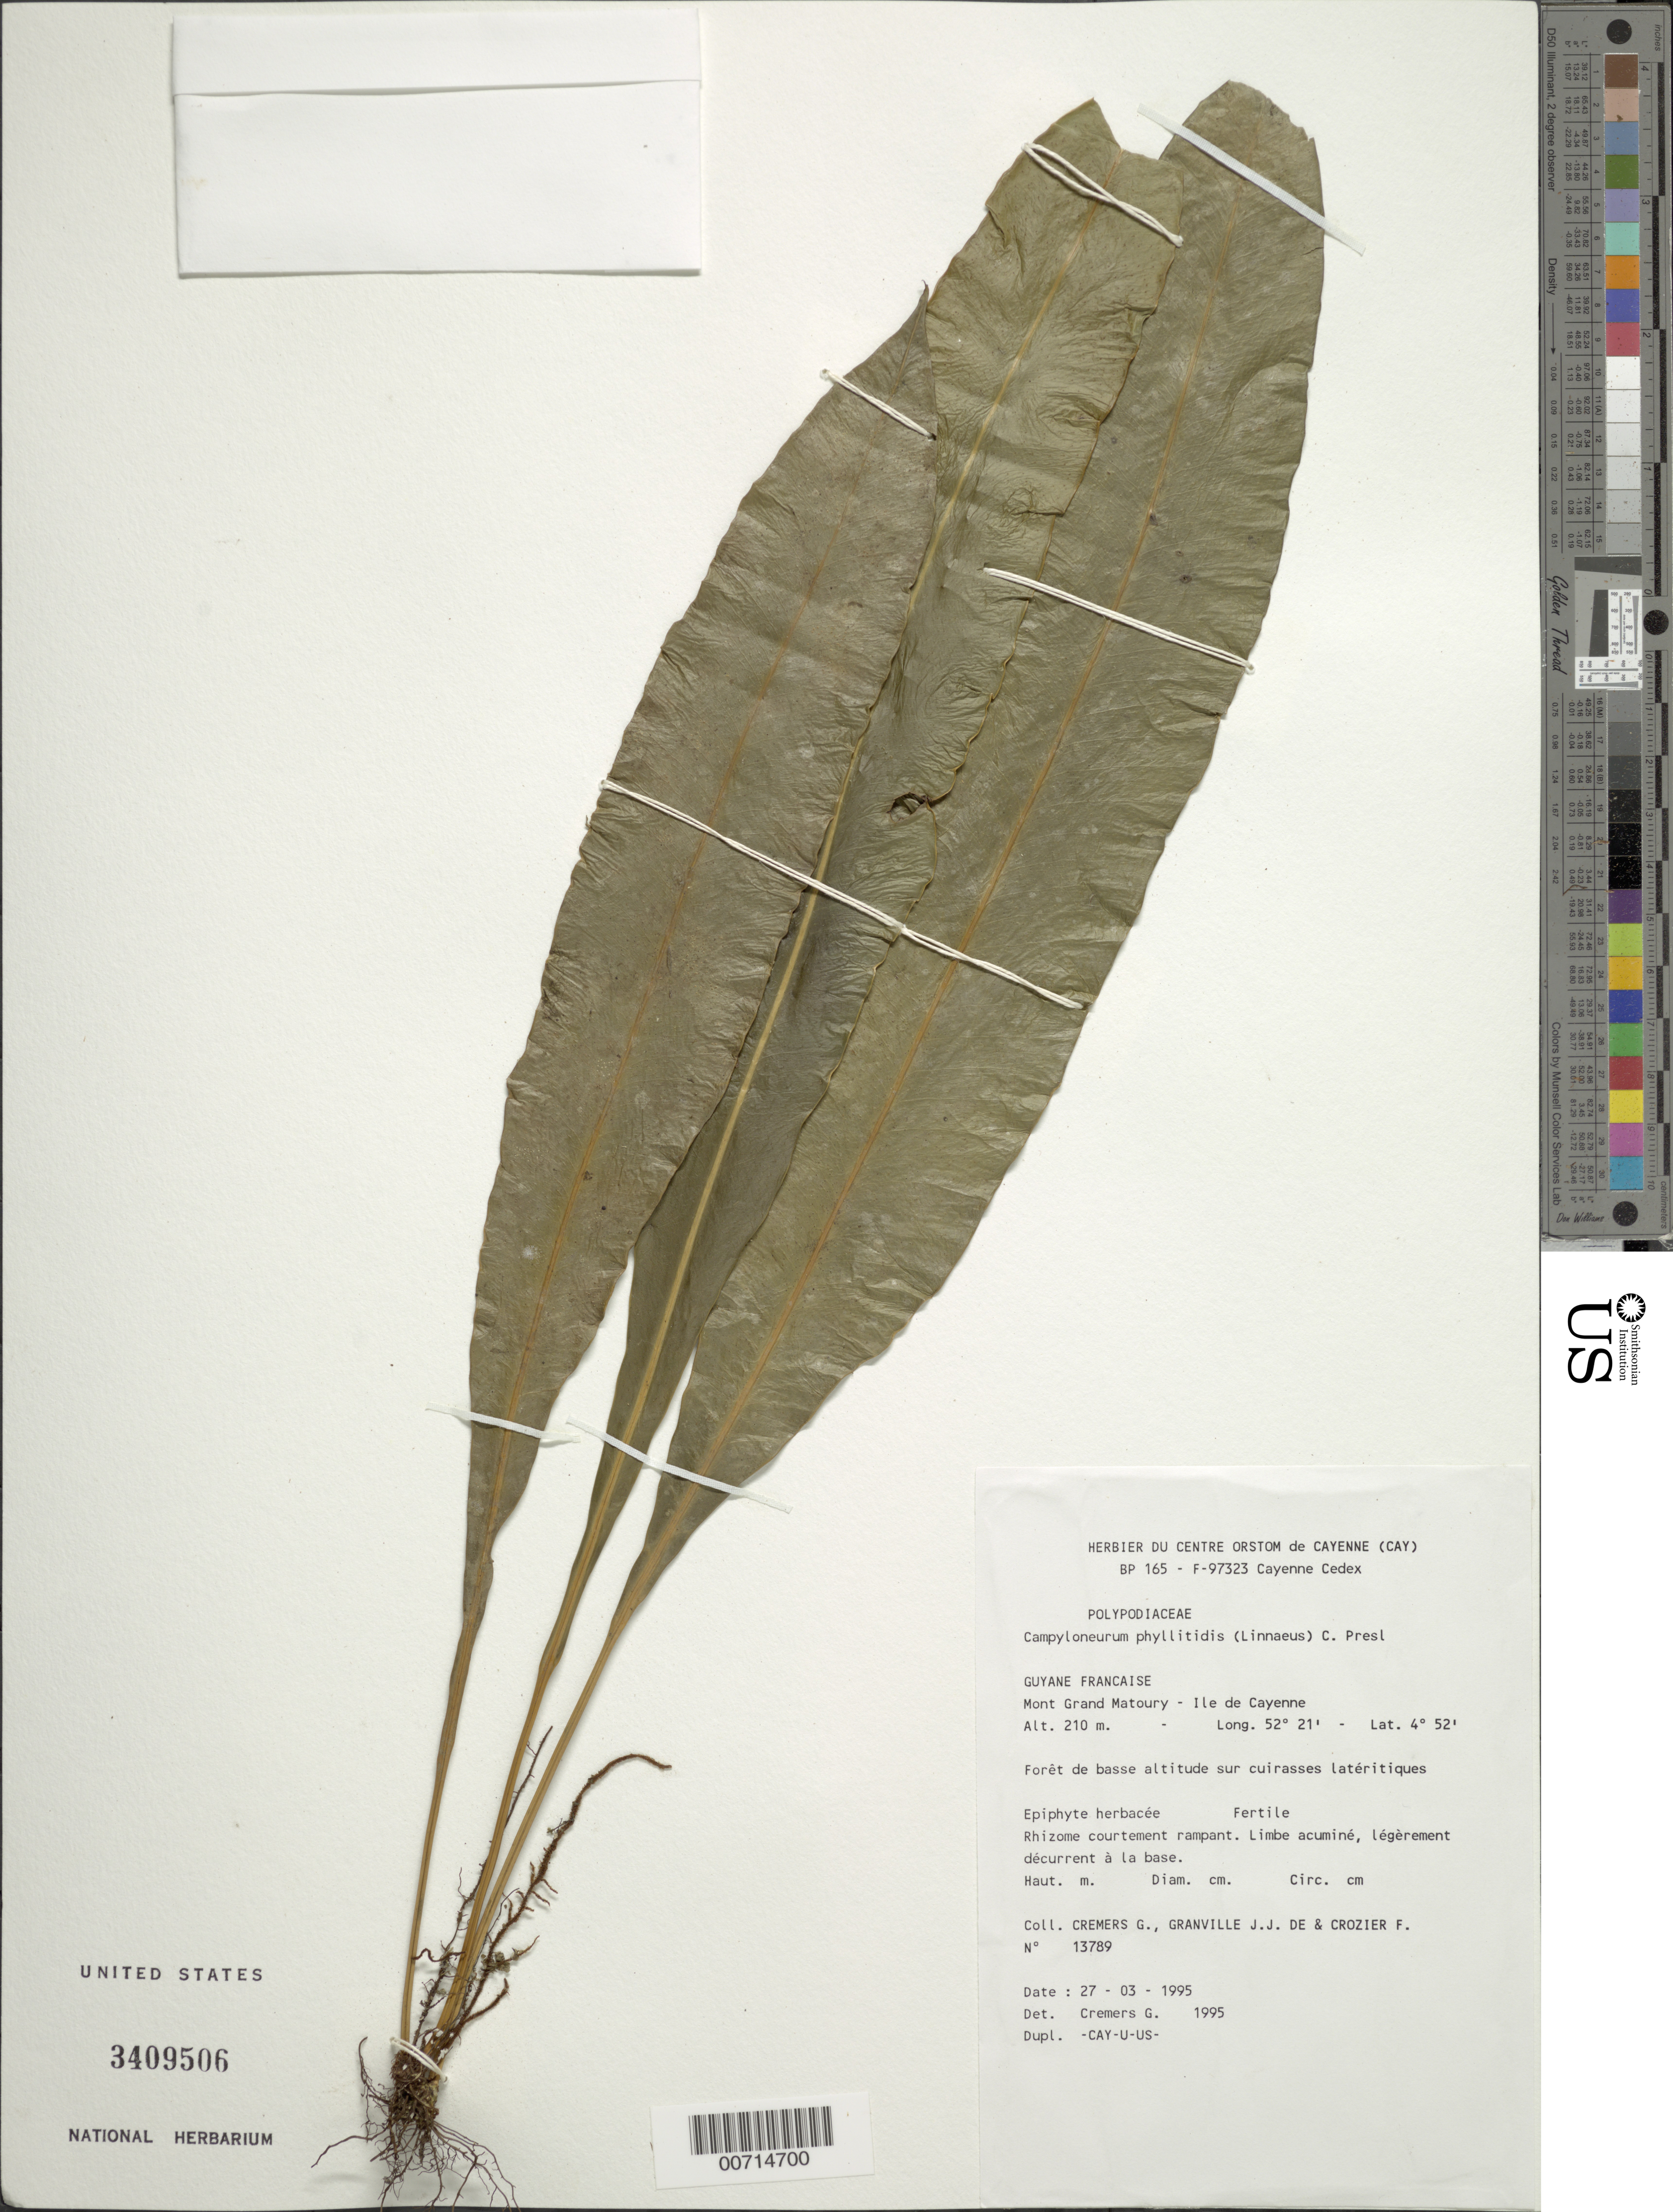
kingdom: Plantae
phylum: Tracheophyta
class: Polypodiopsida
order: Polypodiales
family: Polypodiaceae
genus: Campyloneurum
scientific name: Campyloneurum phyllitidis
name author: (L.) C. Presl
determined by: Cremers, Georges A.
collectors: G. Cremers, J.-J. de Granville & F. Crozier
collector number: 13789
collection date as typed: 27-Mar-95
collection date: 1995-03-27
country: French Guiana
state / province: Cayenne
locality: Mont Grand Matoury, Ile de Cayenne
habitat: Forêt de basse altitude sur curiasses lateritiques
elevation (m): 210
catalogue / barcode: US 3409506